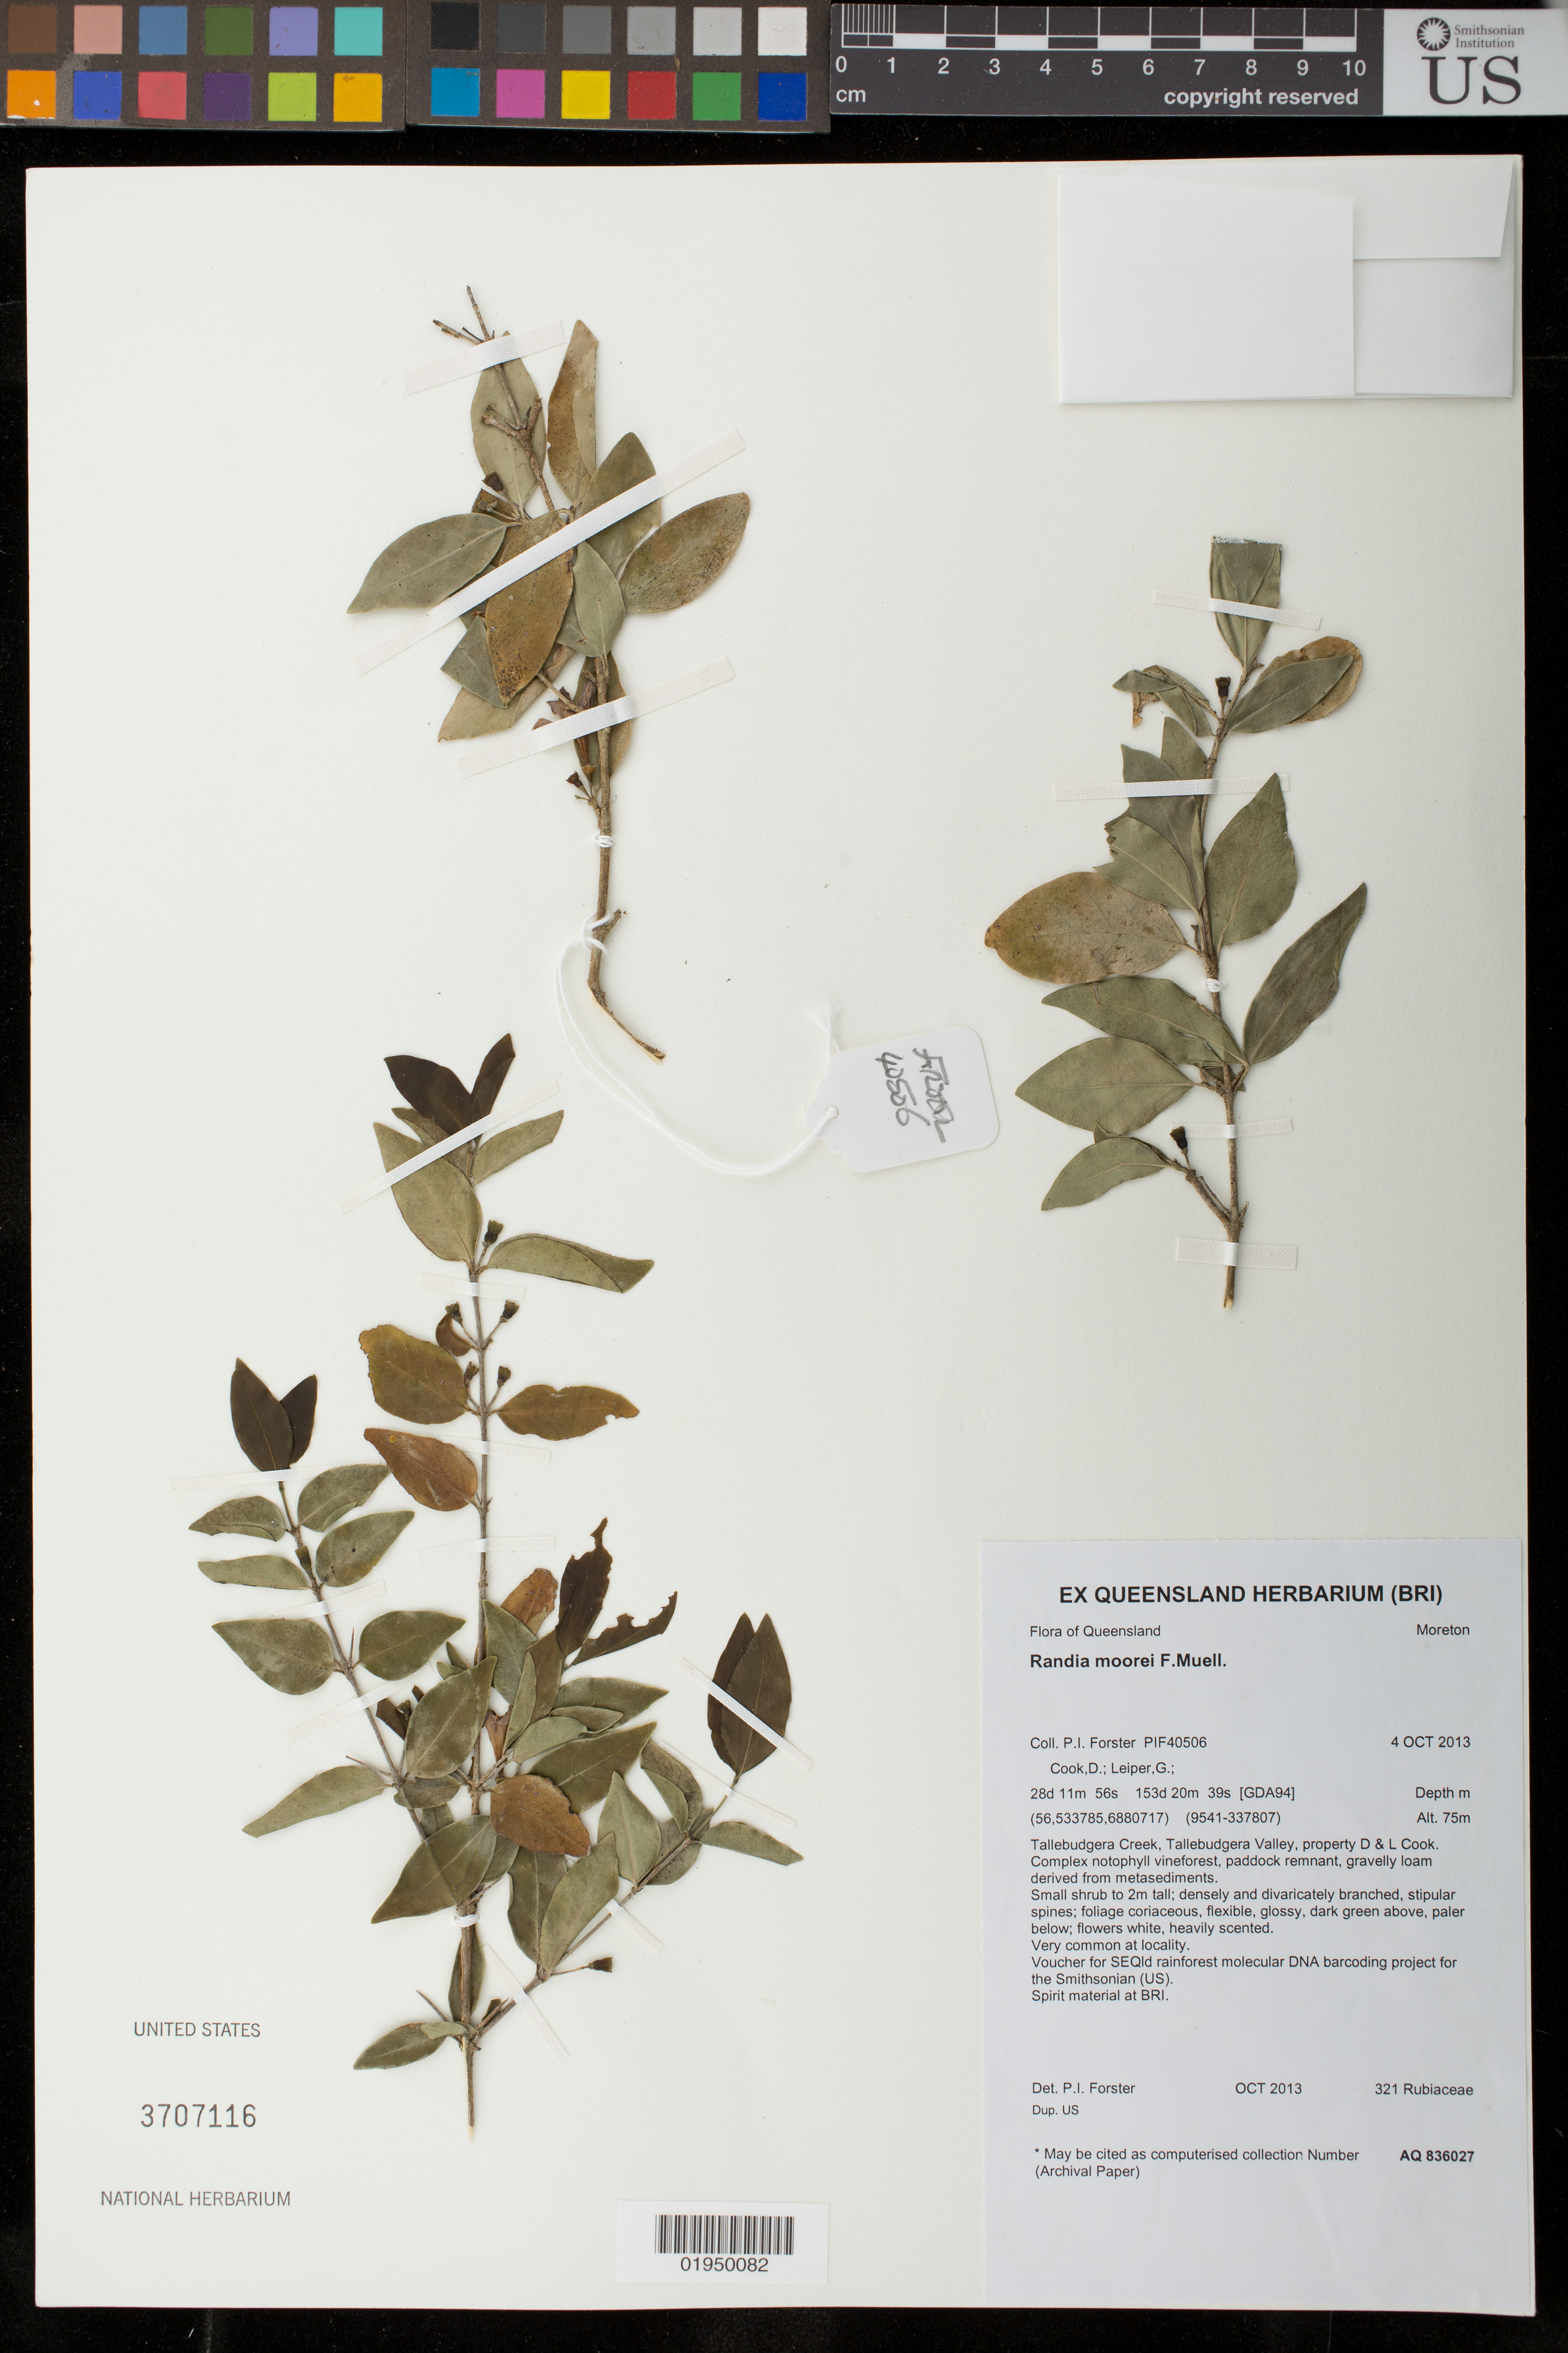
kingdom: Plantae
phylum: Tracheophyta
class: Magnoliopsida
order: Gentianales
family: Rubiaceae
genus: Randia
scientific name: Randia moorei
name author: F. Muell. ex Benth.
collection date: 2013-10-04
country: Australia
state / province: Queensland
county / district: Moreton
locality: Tallebudgera Creek. Tallebudgera Valley, property D&L Cook.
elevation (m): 75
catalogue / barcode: US 3707116